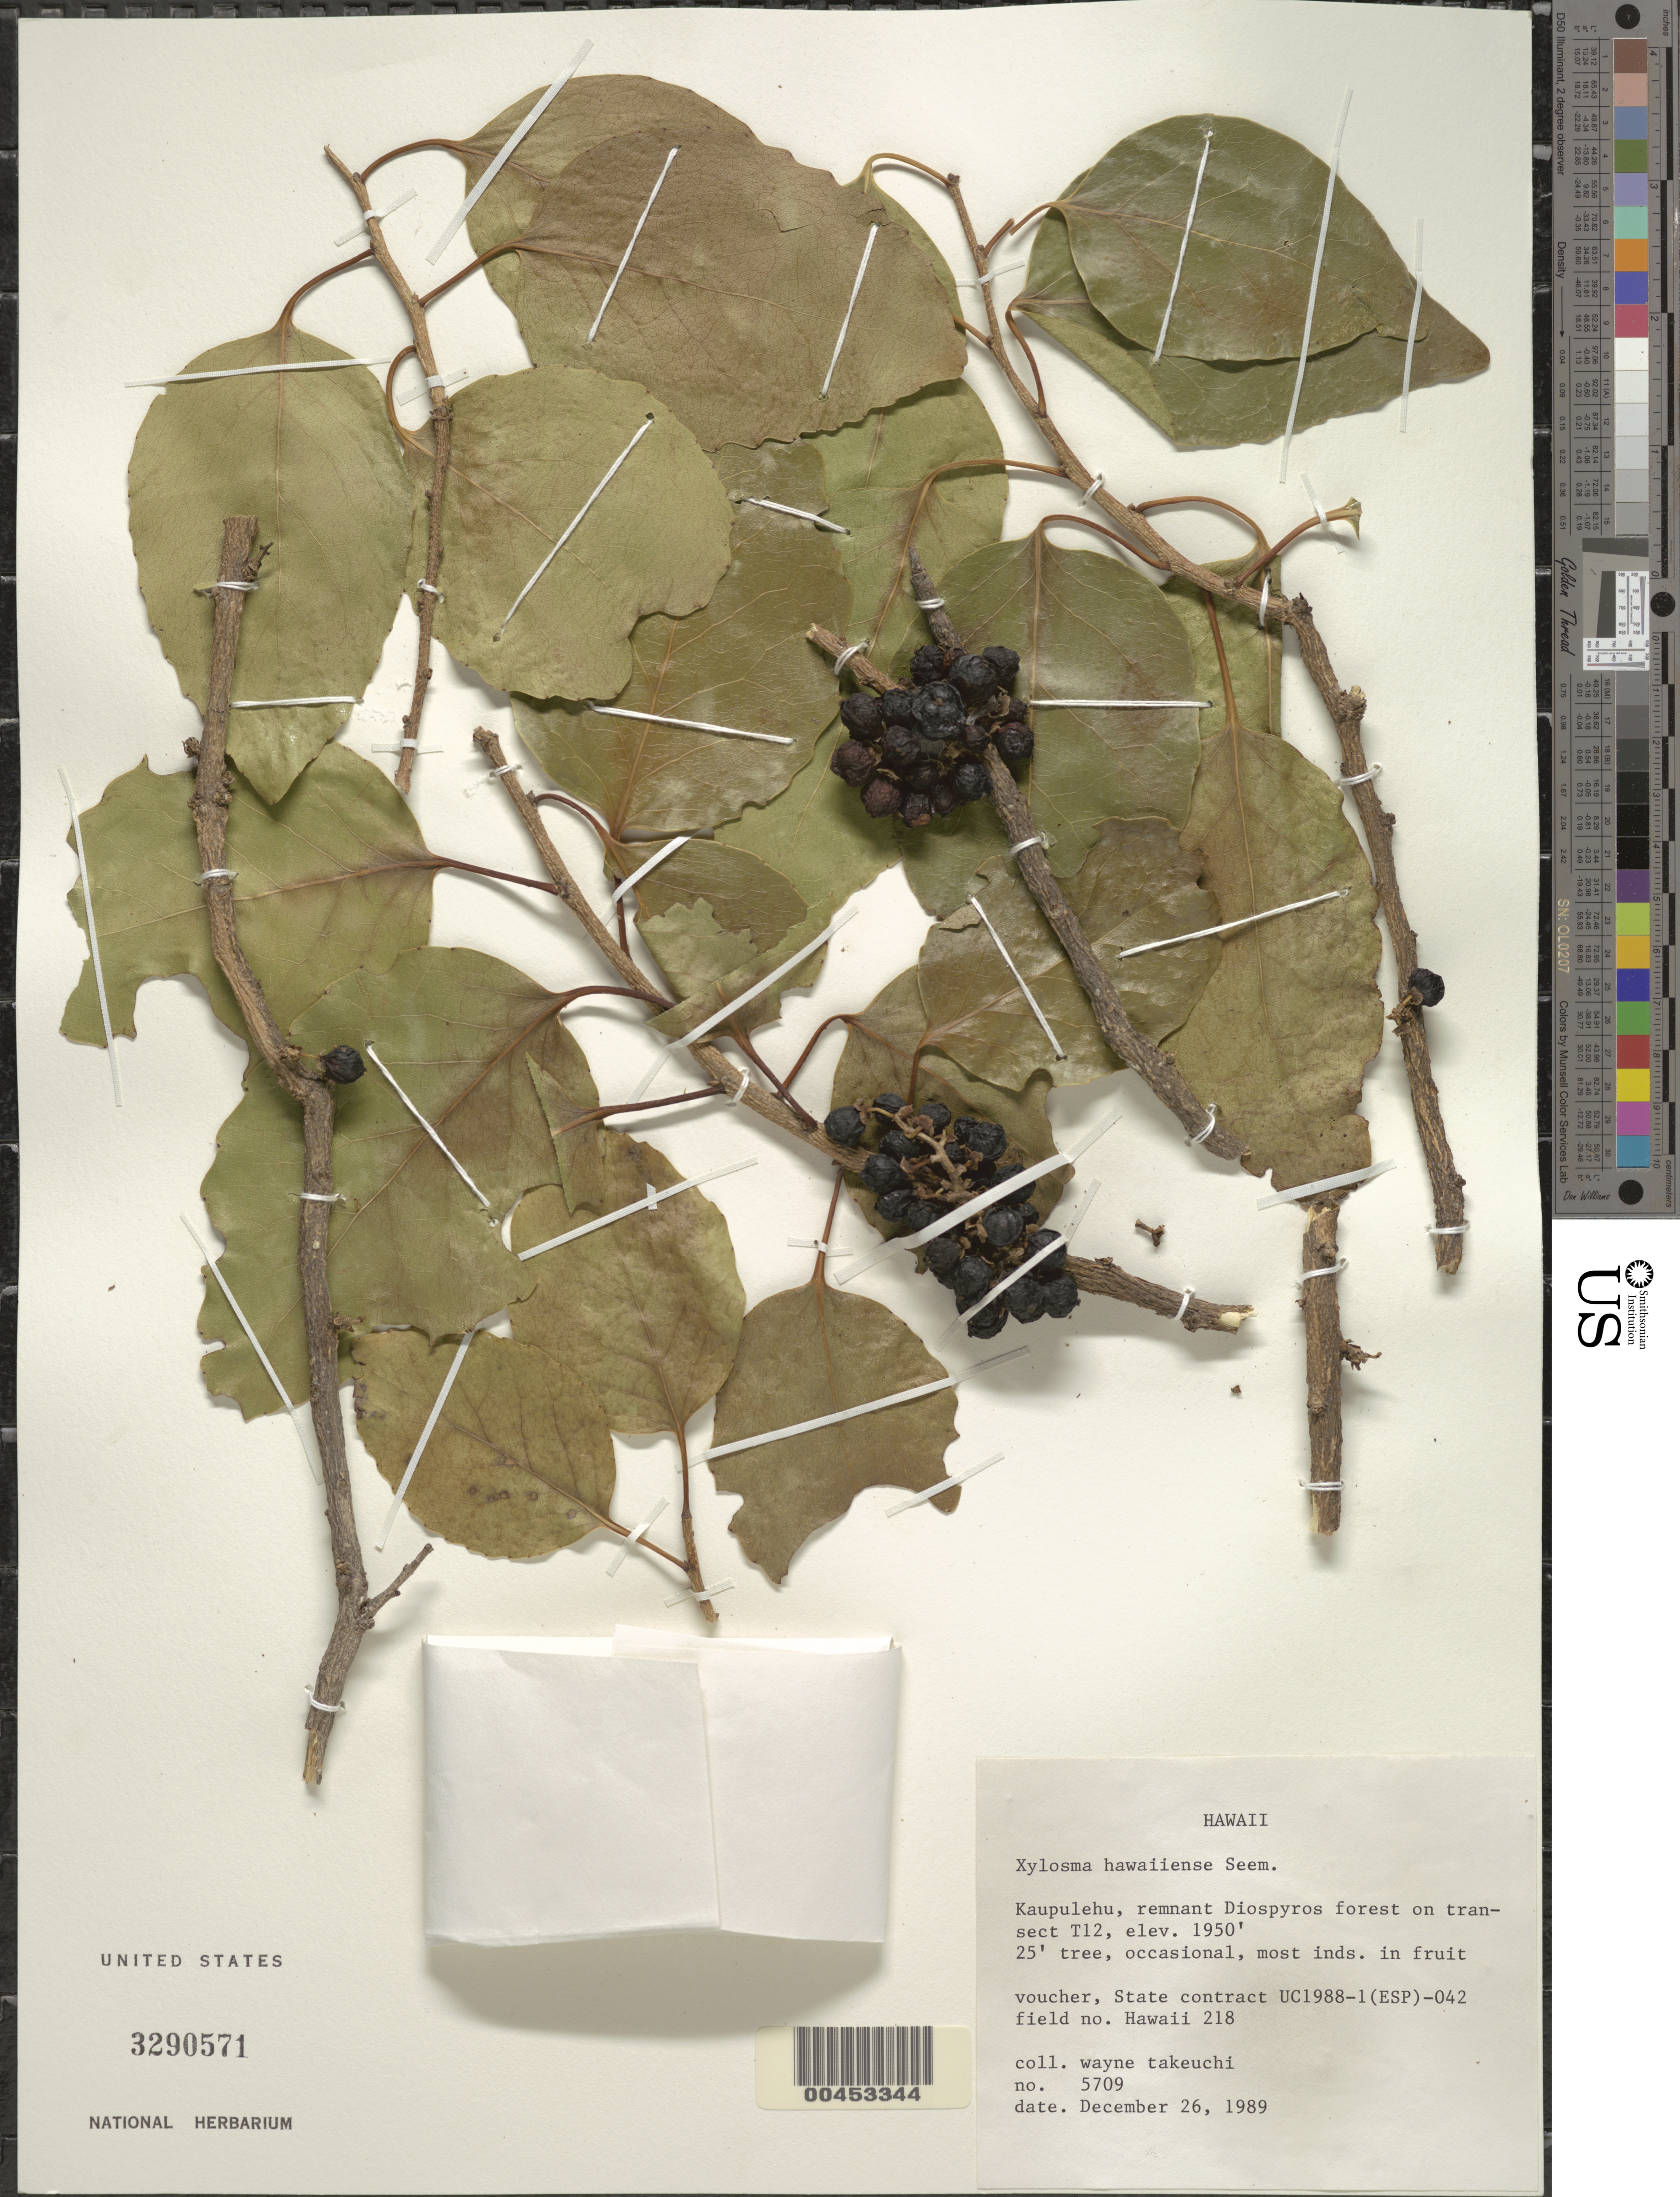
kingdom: Plantae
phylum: Tracheophyta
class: Magnoliopsida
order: Malpighiales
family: Salicaceae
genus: Xylosma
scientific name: Xylosma hawaiensis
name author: Seem.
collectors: W. N. Takeuchi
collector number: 5709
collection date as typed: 26 Dec 1989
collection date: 1989-12-26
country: United States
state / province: Hawaii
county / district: Hawaii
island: Hawaii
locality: Kaupulehu, on transect T12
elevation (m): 594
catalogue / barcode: US 3290571